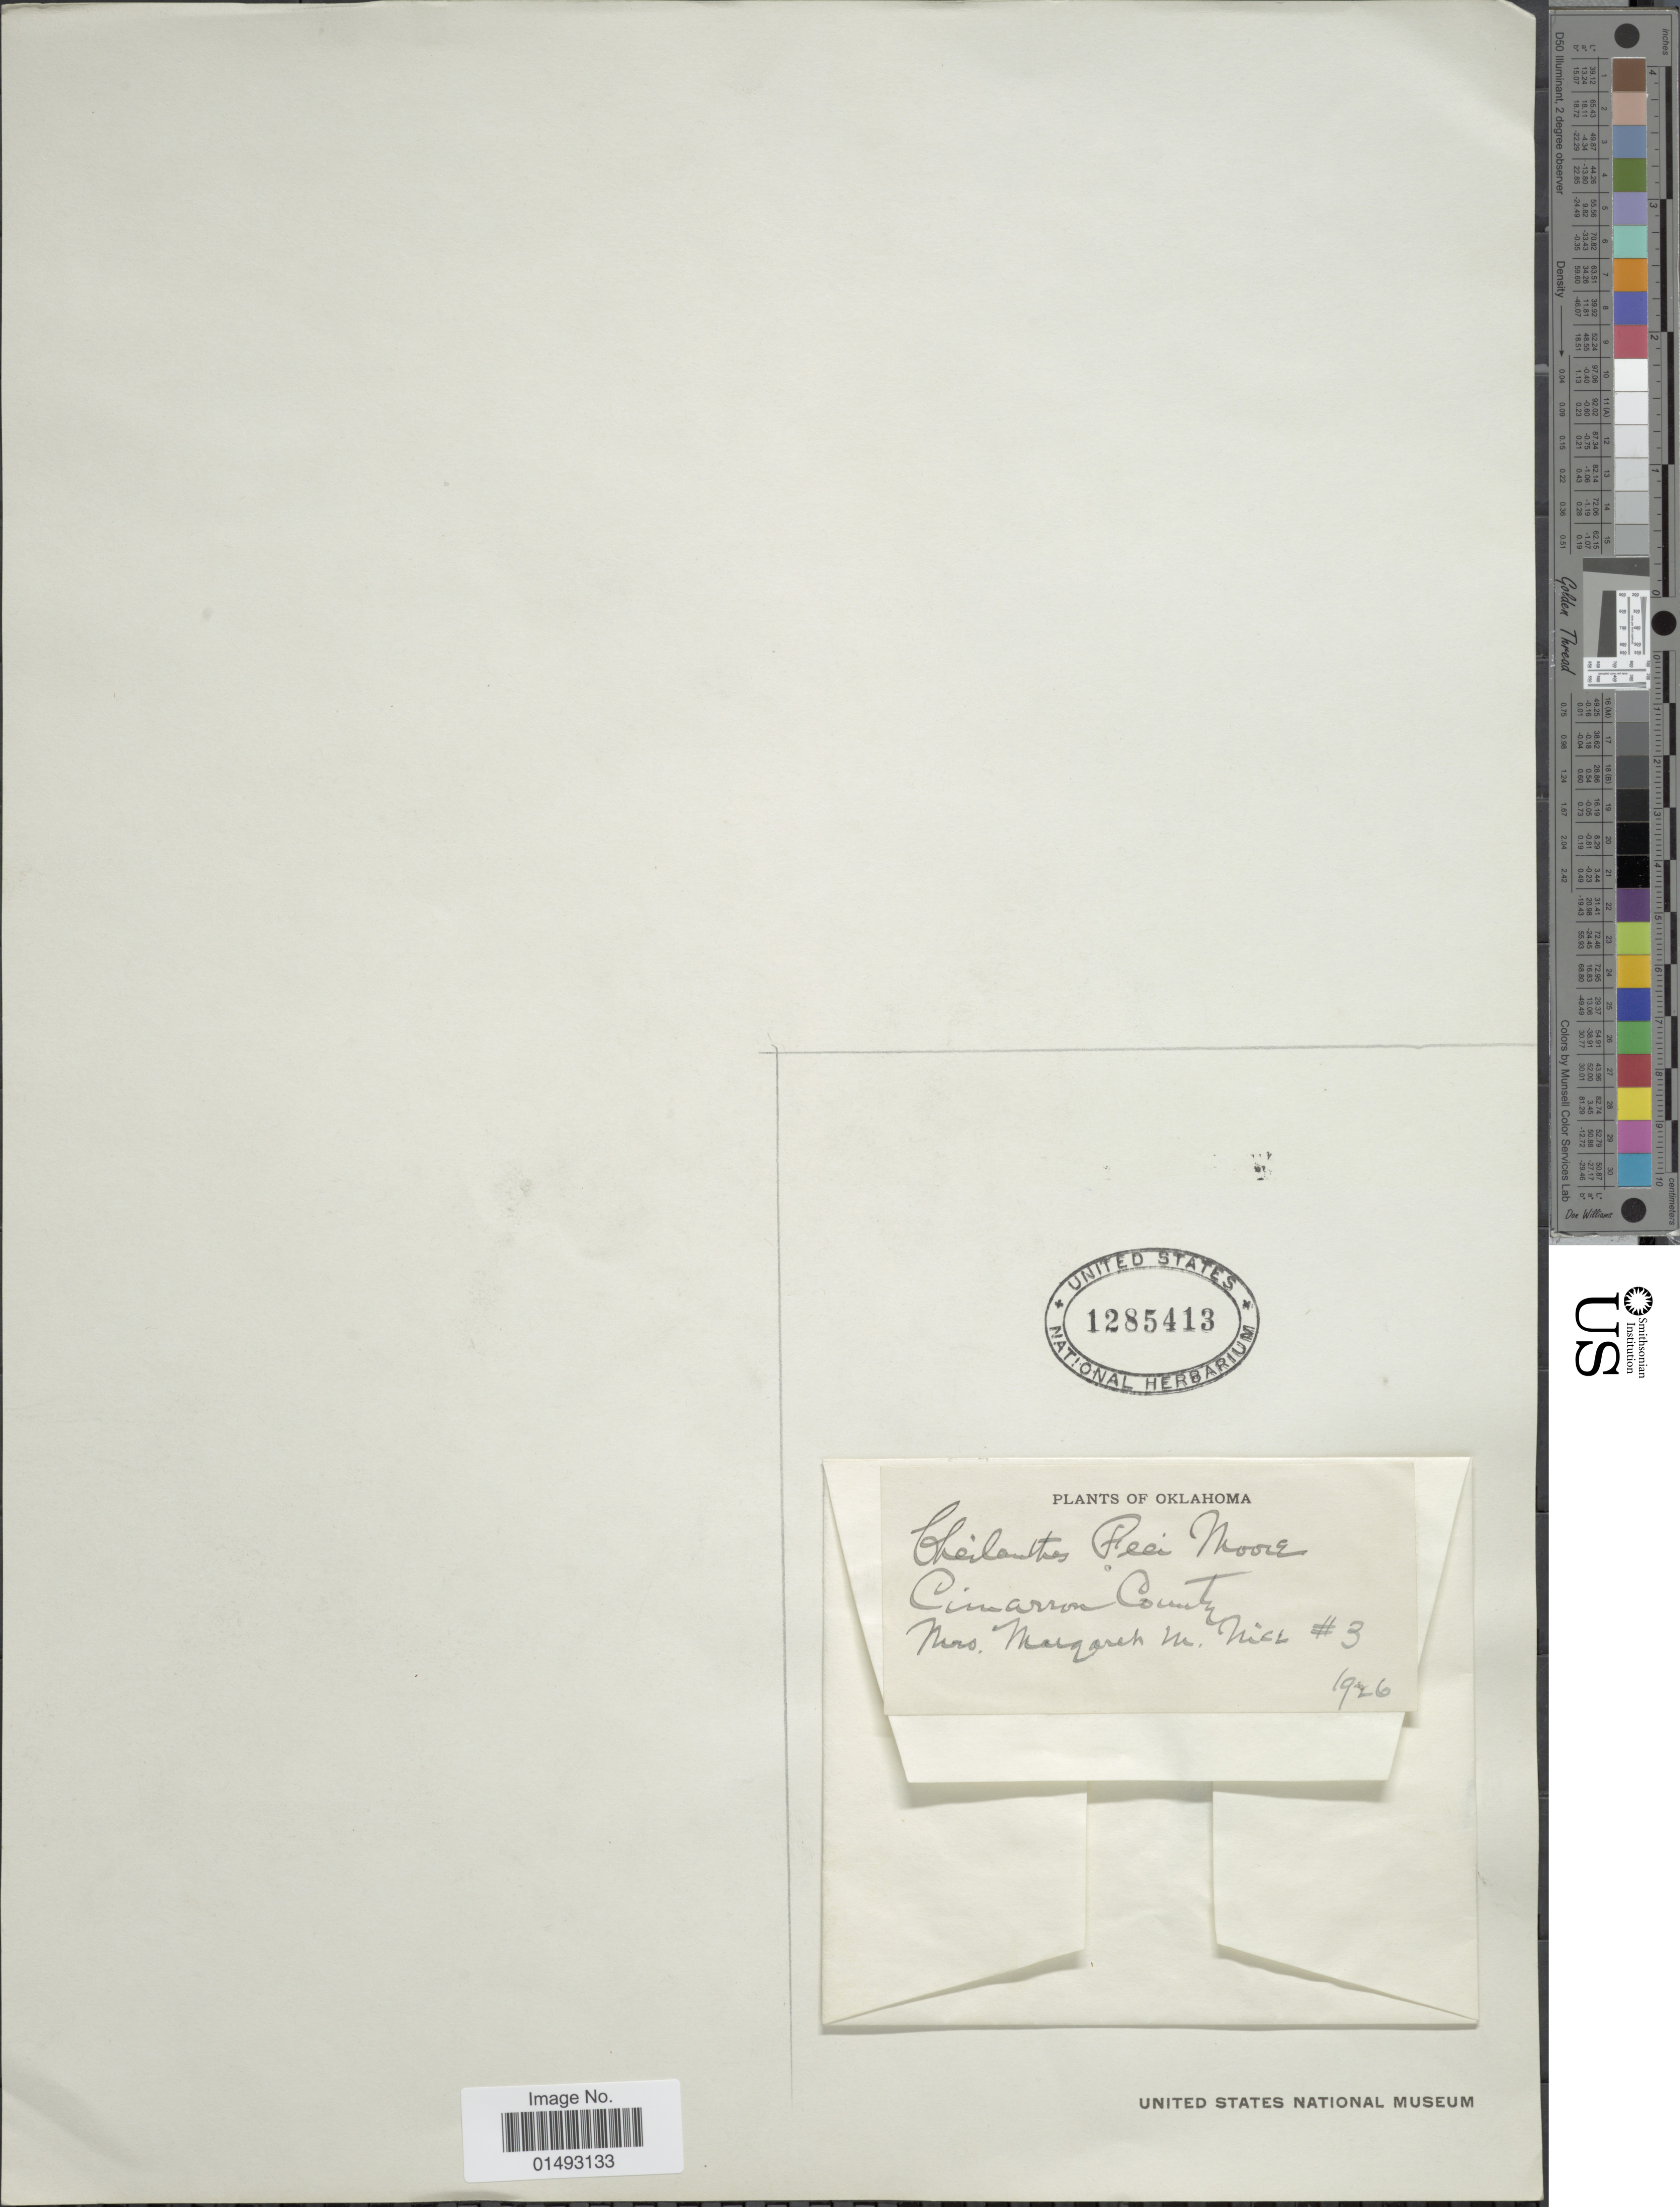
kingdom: Plantae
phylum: Tracheophyta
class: Polypodiopsida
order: Polypodiales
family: Pteridaceae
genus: Myriopteris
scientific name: Myriopteris gracilis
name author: Fée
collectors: M. Nice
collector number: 3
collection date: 1926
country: United States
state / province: Oklahoma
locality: Cimarron County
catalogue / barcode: US 1285413